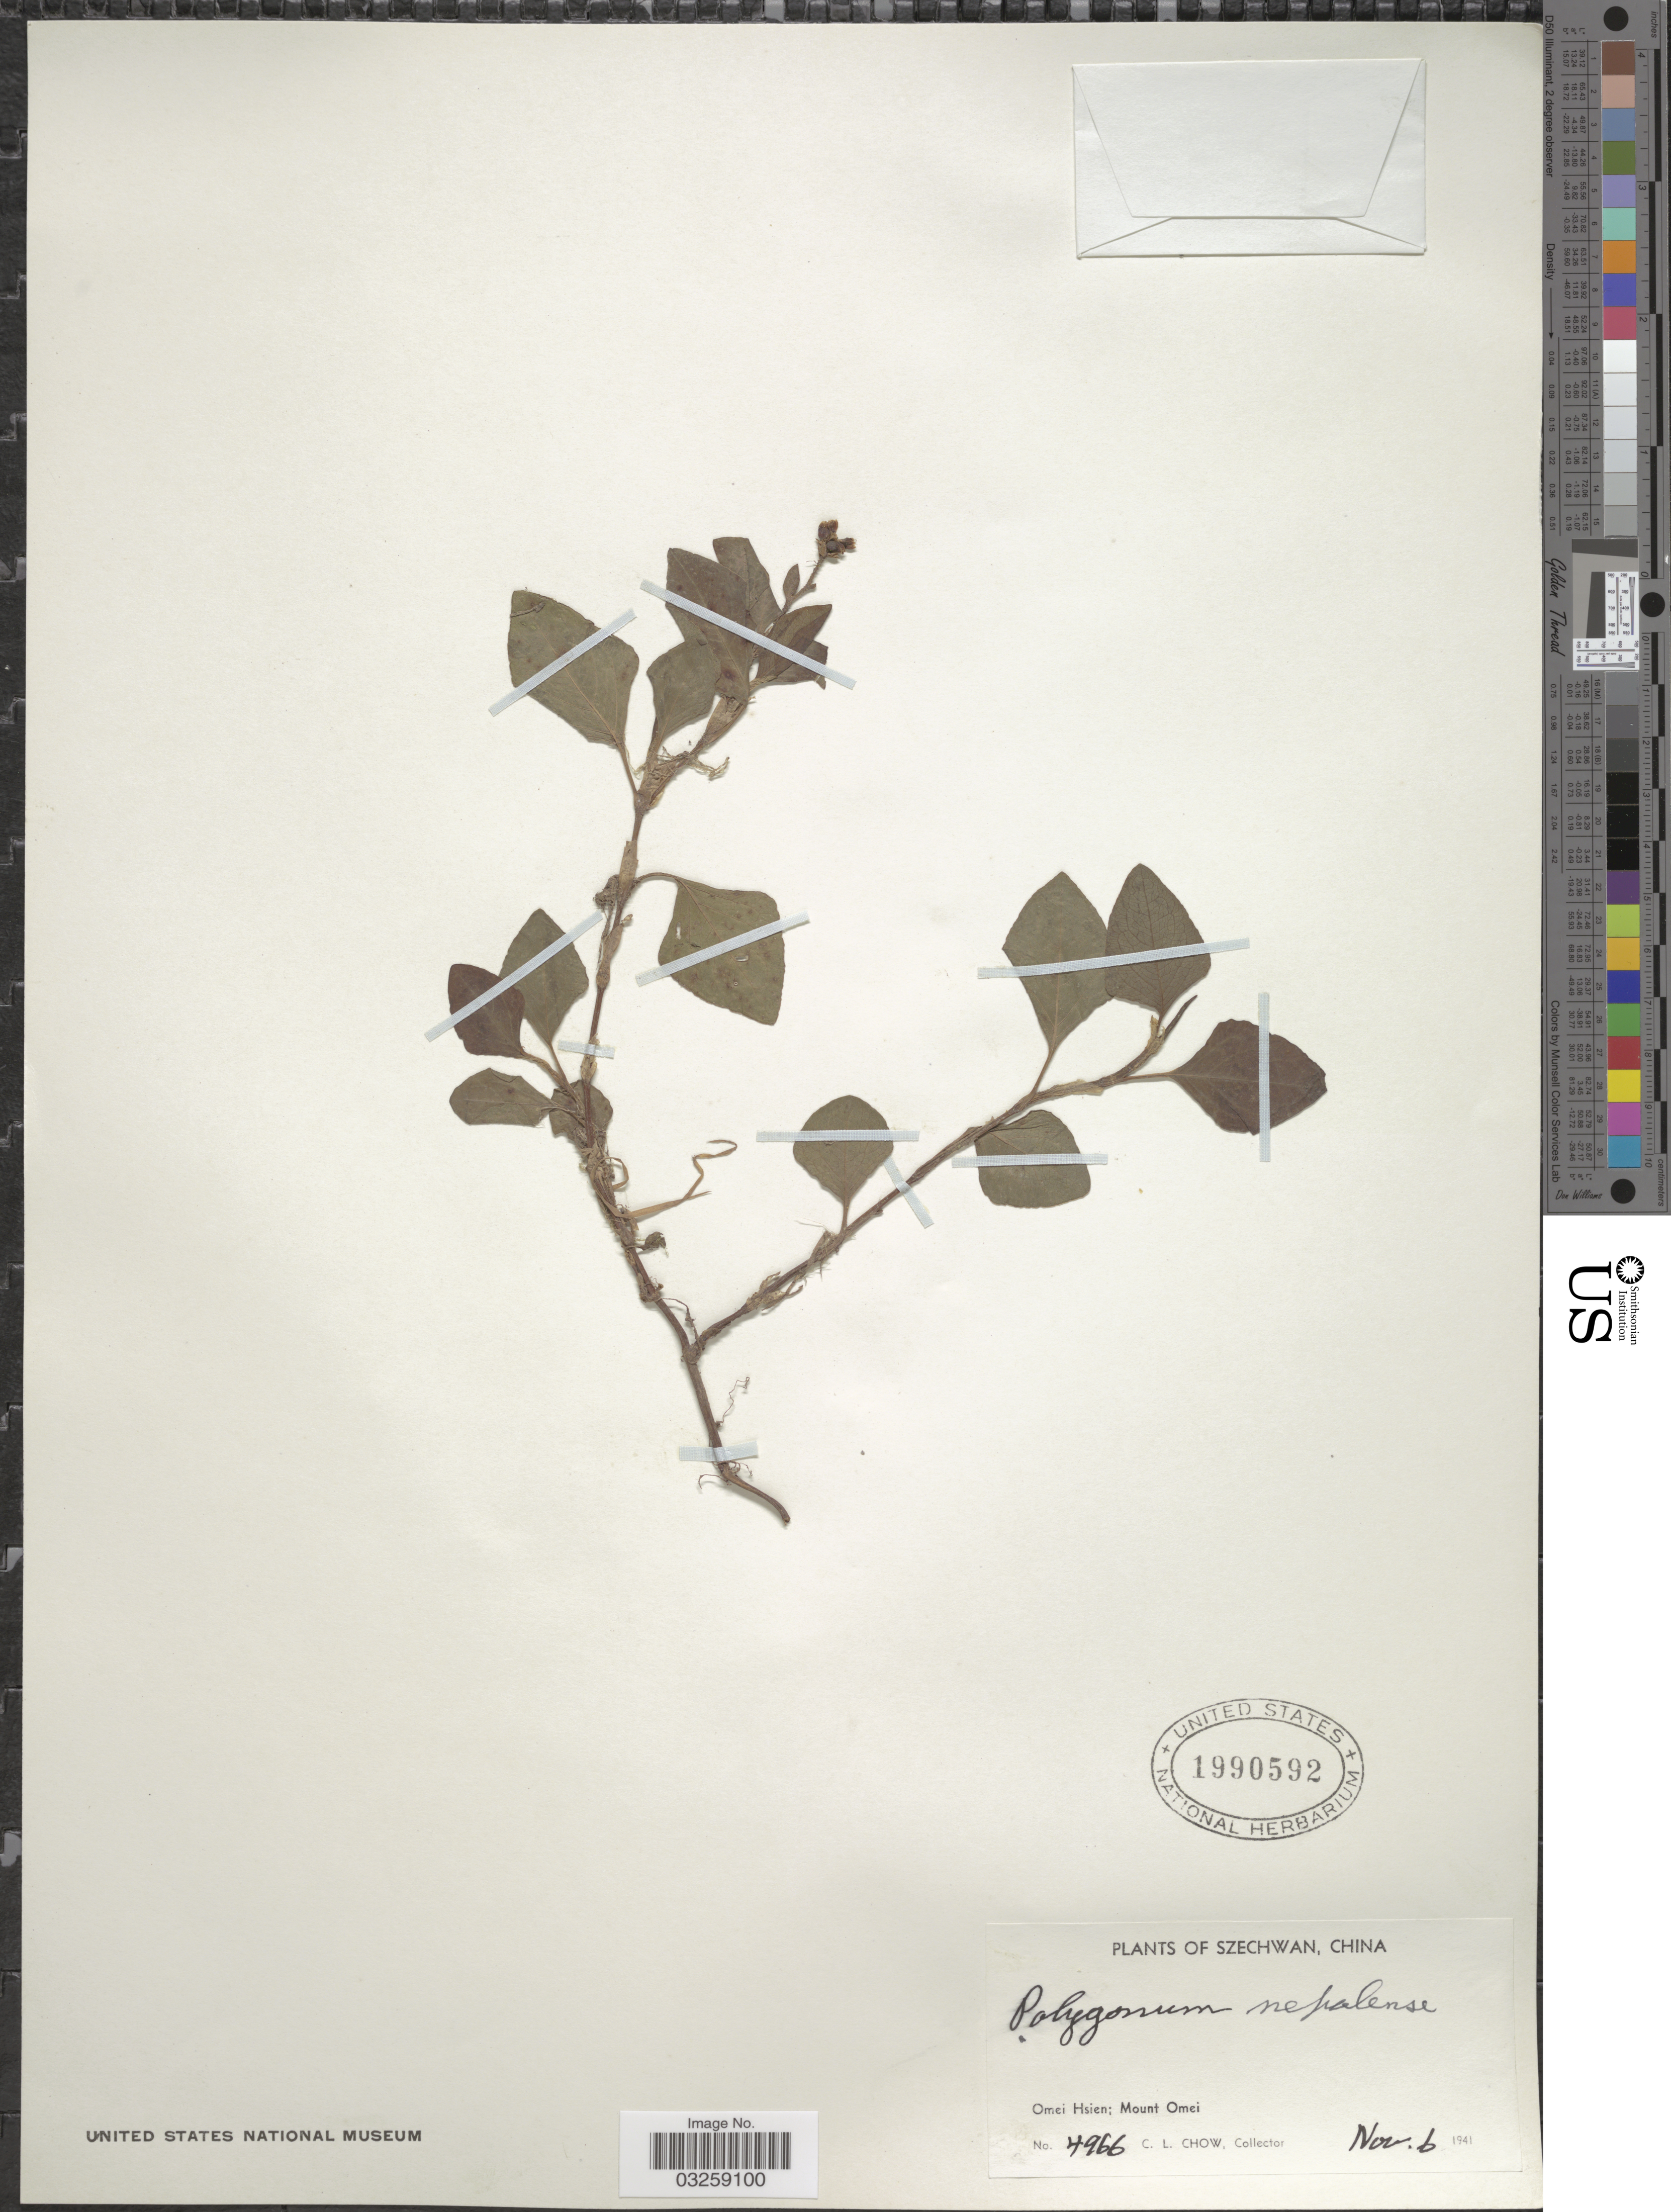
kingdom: Plantae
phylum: Tracheophyta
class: Magnoliopsida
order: Caryophyllales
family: Polygonaceae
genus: Polygonum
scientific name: Polygonum nepalense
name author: Meisn.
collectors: C. Chow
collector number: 4966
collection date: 1941-11-06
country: China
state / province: Sichuan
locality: Szechwan. Omei Hsien; Mount Omei.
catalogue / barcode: US 1990592